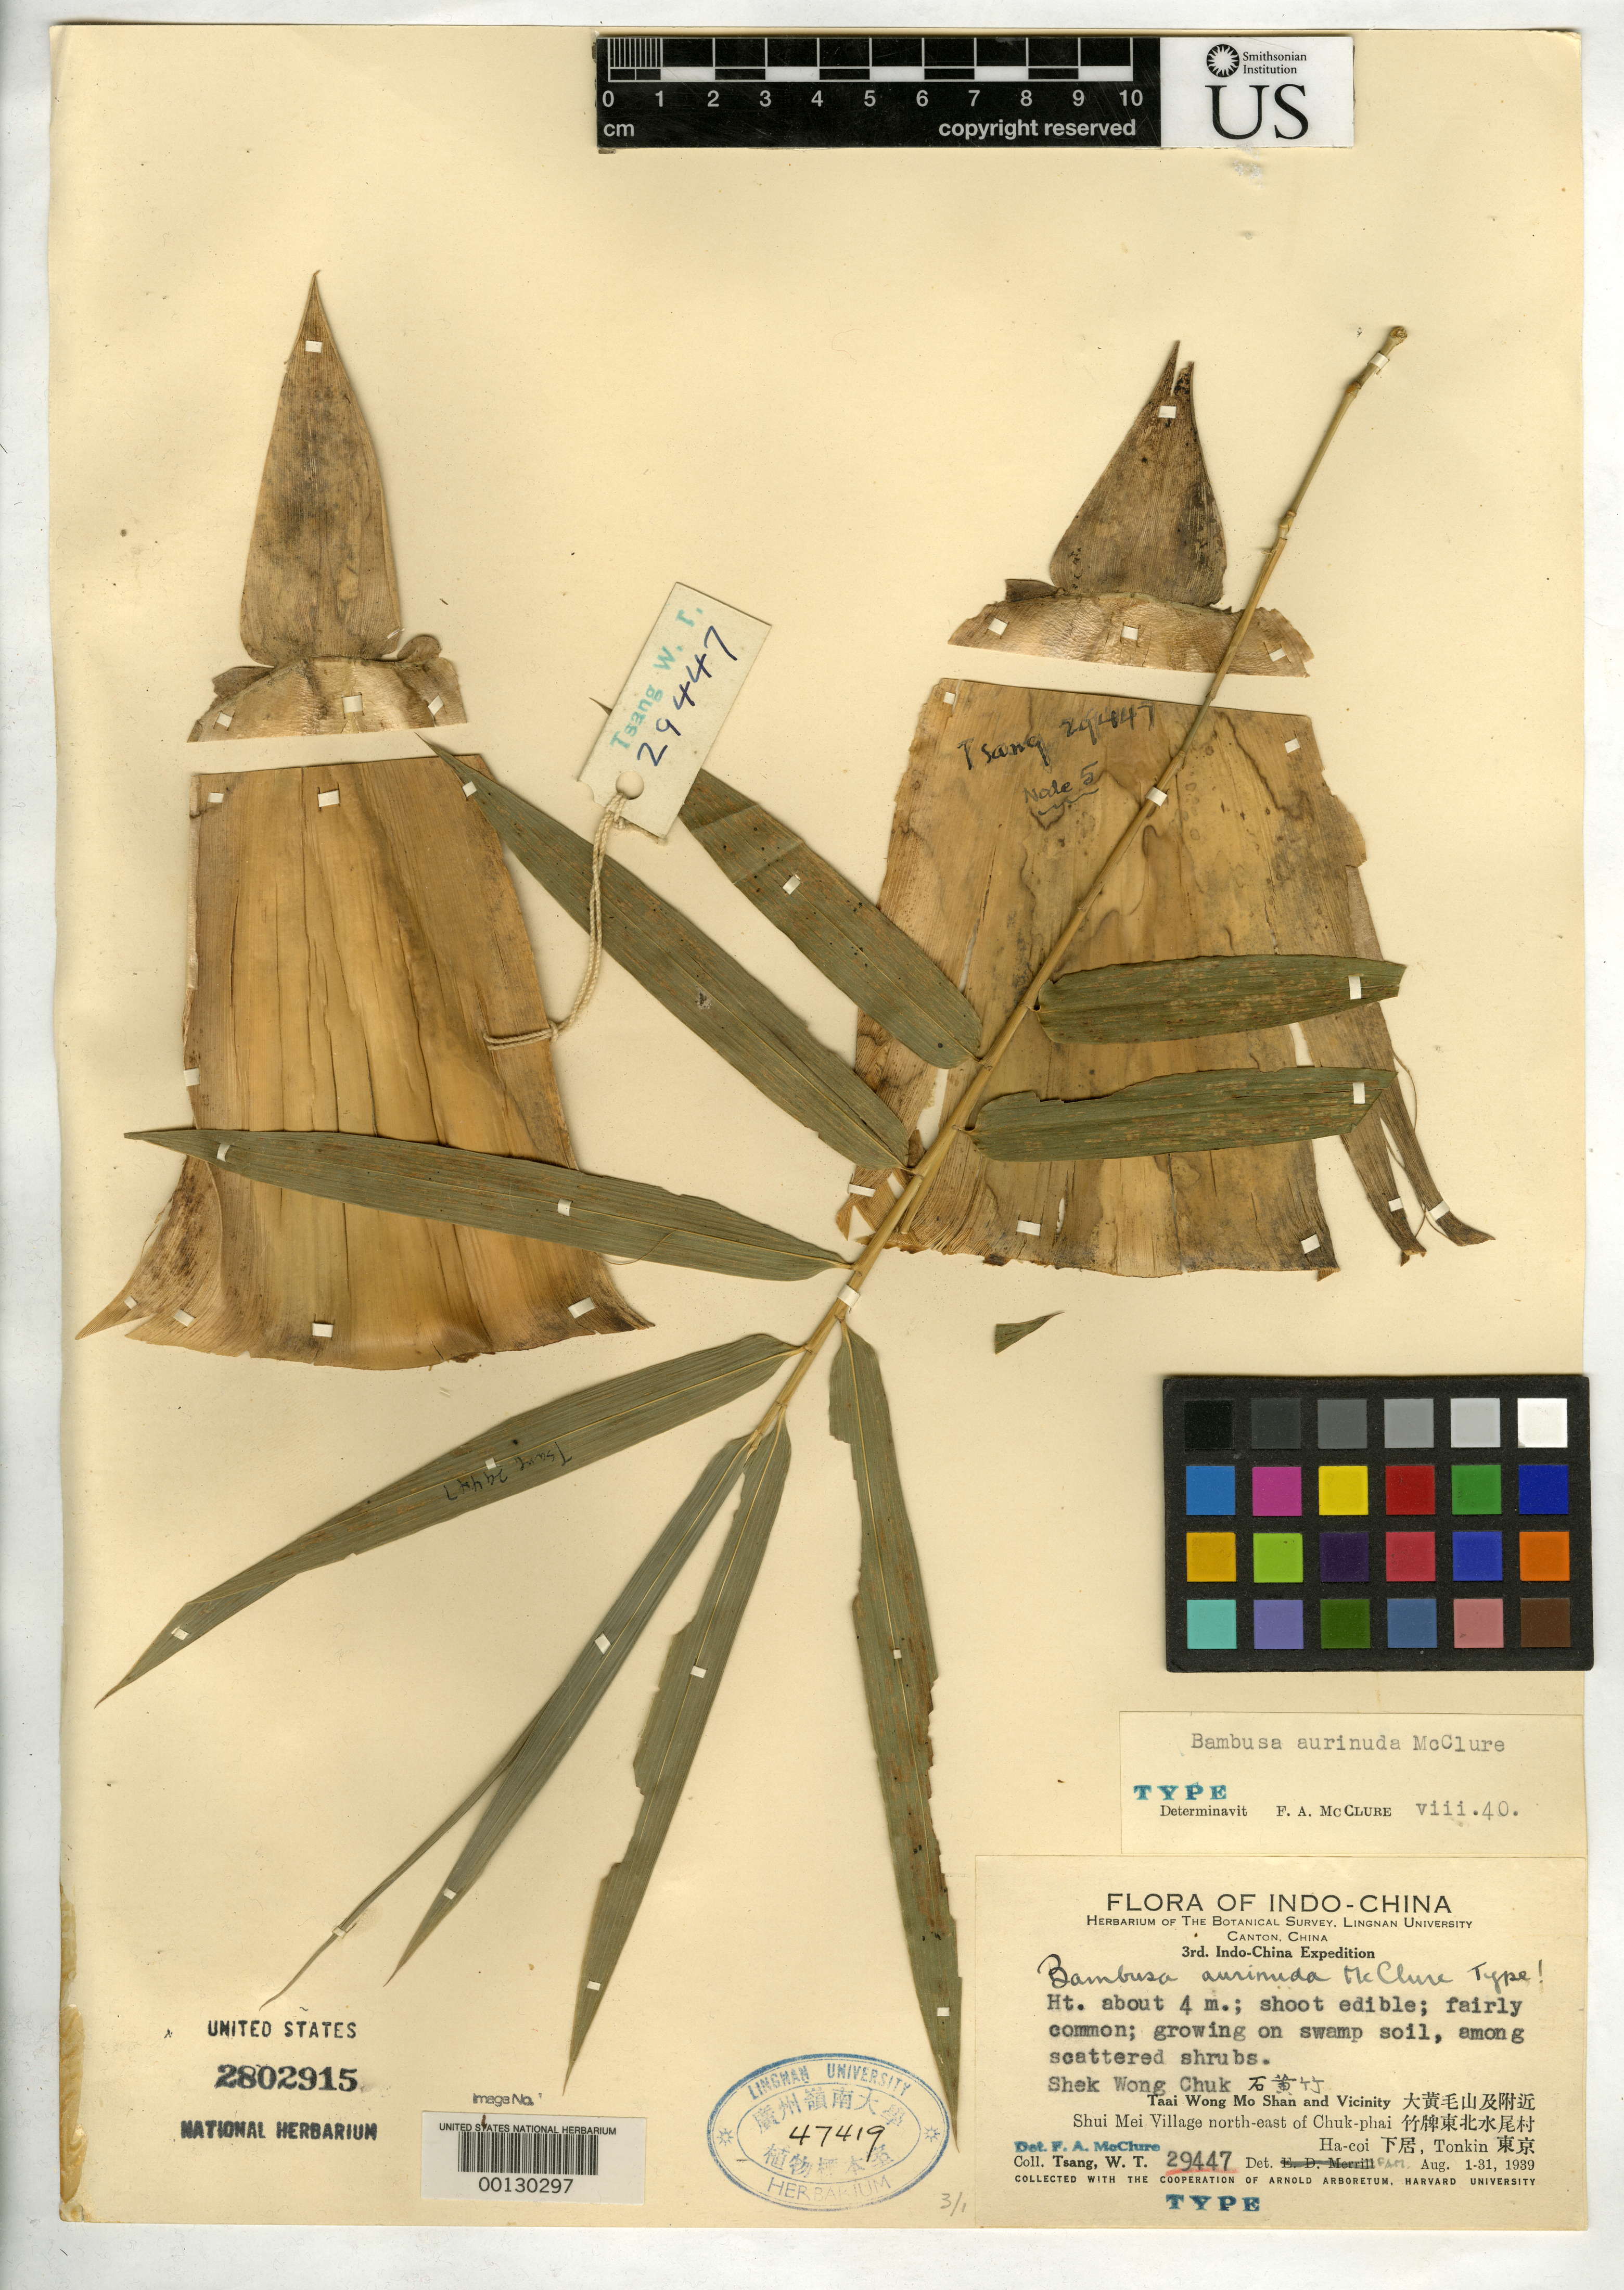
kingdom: Plantae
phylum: Tracheophyta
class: Liliopsida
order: Poales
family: Poaceae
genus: Bambusa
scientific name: Bambusa aurinuda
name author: McClure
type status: Holotype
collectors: W. T. Tsang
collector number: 29447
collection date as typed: Aug 1939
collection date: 1939-08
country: Vietnam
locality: Taai Wong Mo Shan, Shui Mei village northeast of Chuk- phai.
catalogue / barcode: US 2802915